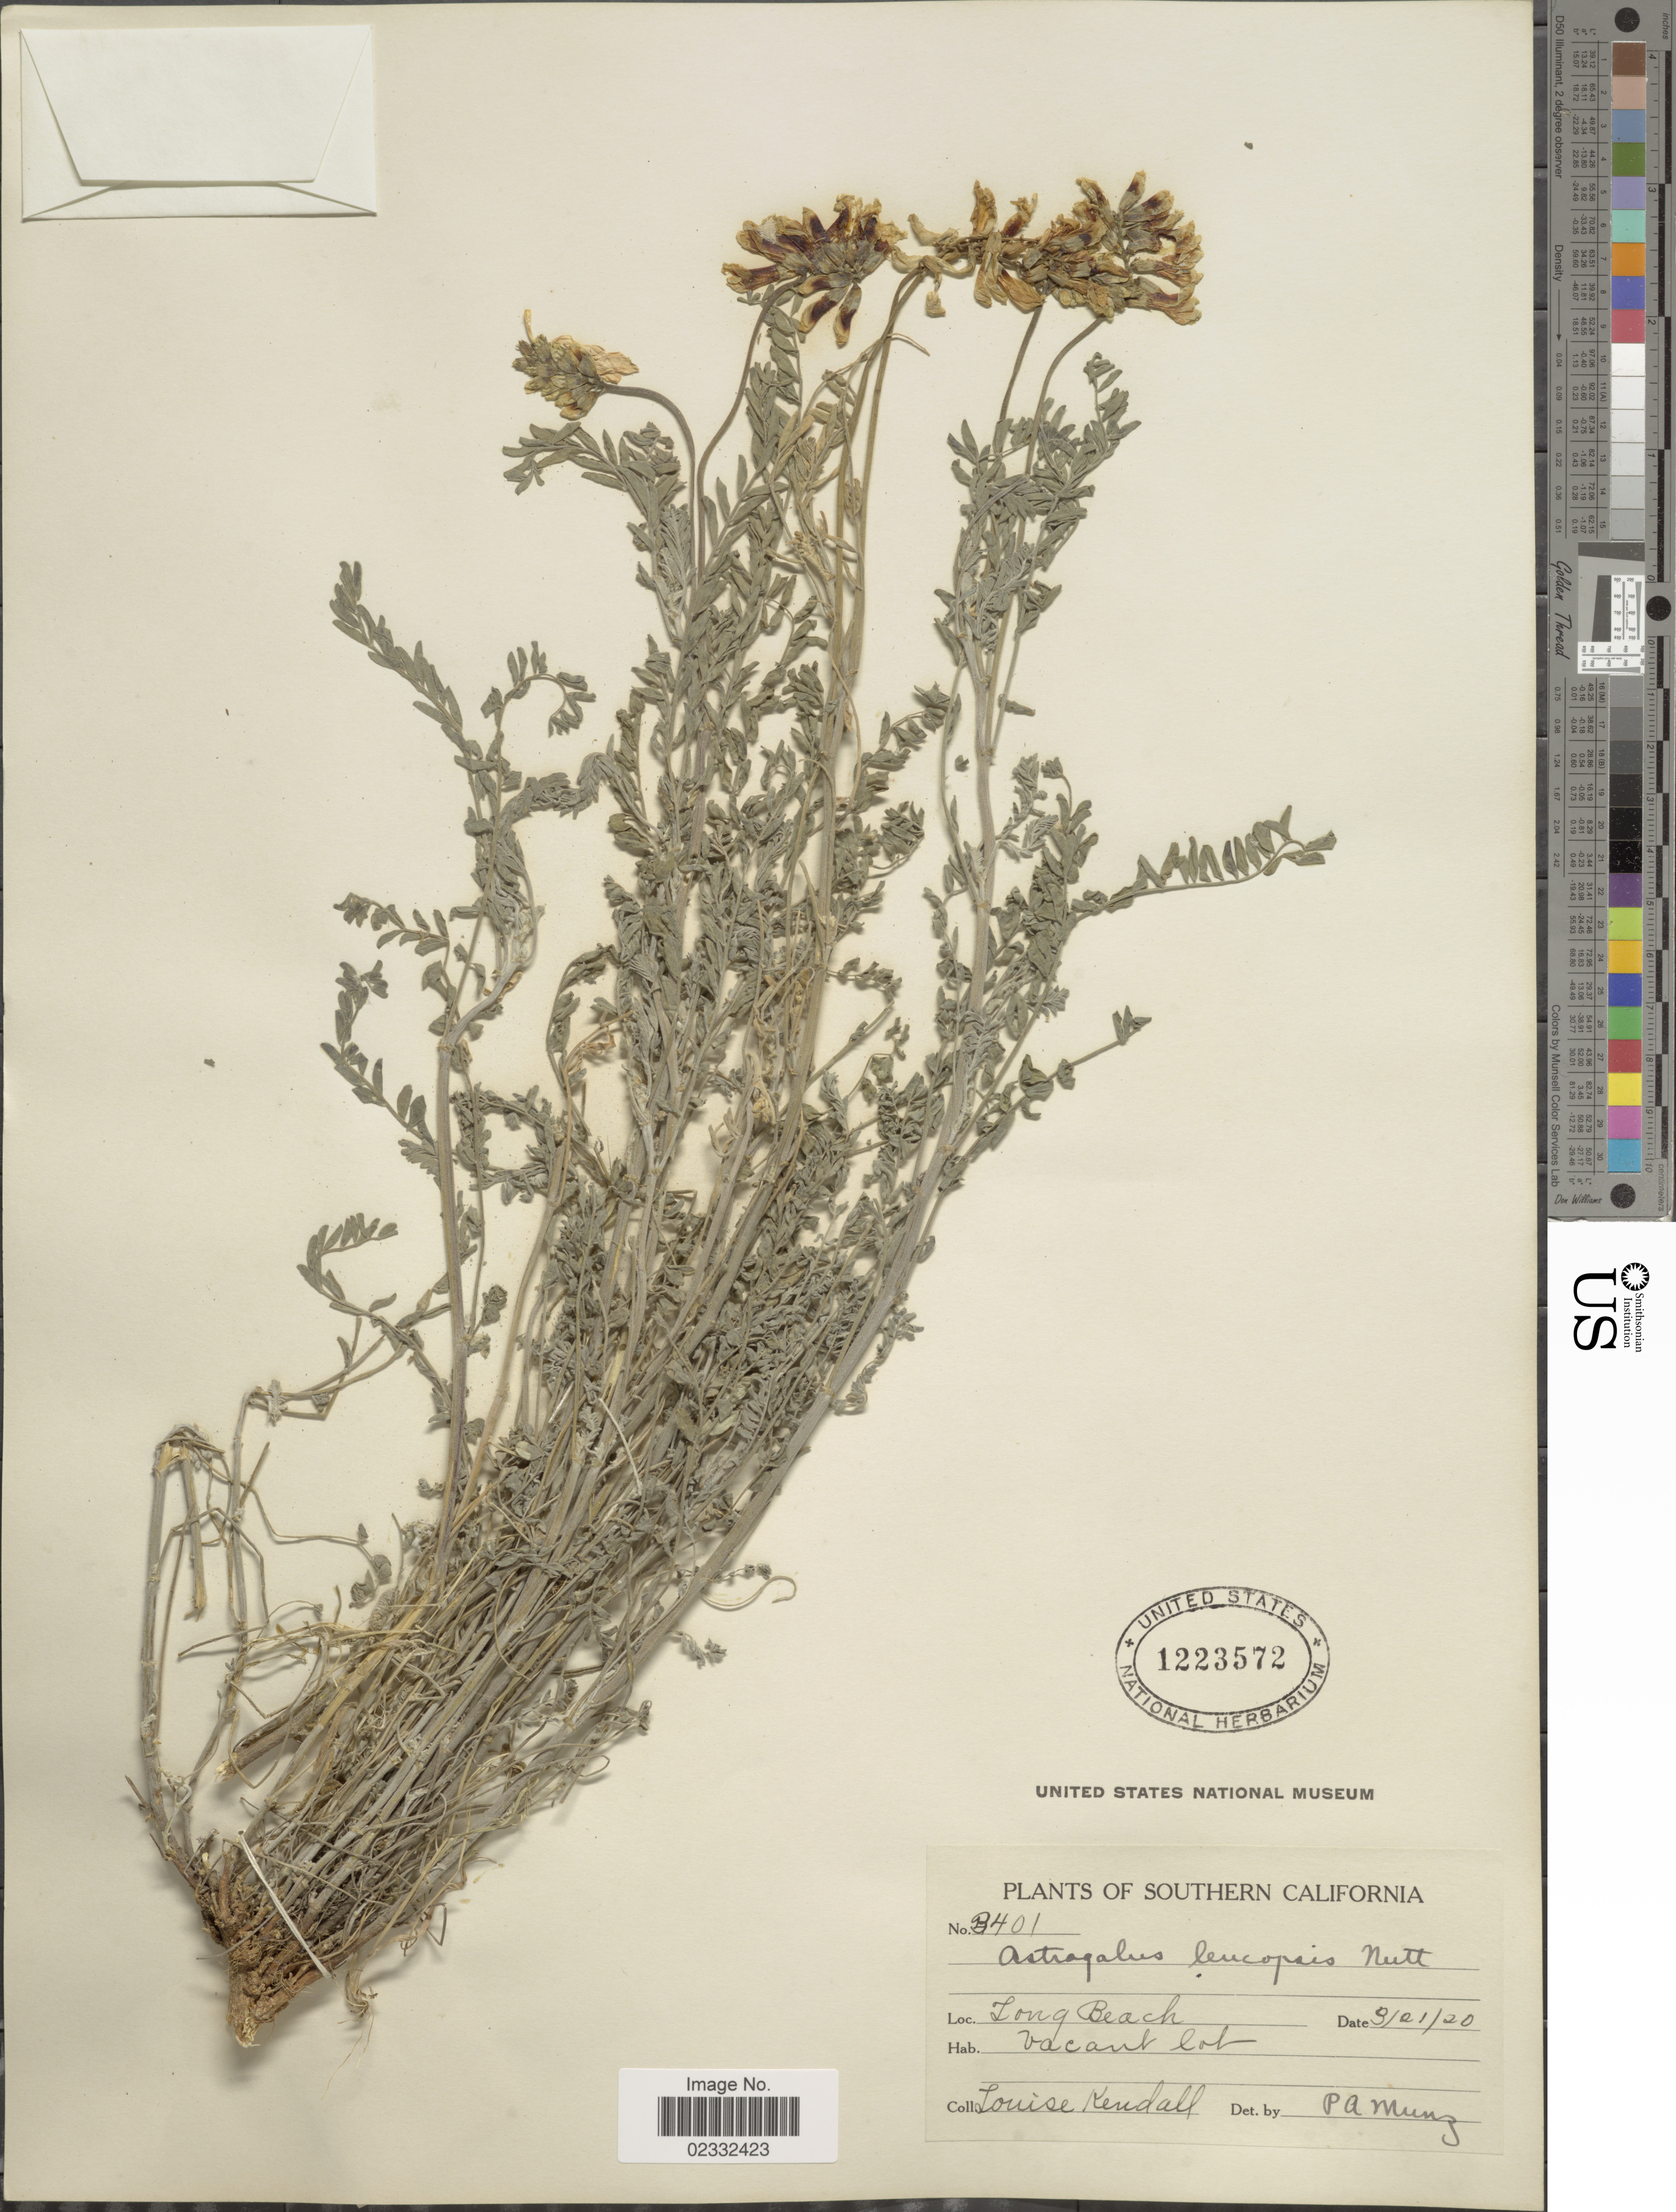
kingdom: Plantae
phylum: Tracheophyta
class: Magnoliopsida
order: Fabales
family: Fabaceae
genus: Astragalus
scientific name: Astragalus leucopsis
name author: (Torr.) Torr.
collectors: L. Kendall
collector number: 3401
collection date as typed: Transcribed d/m/y: 21/3/20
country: United States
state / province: California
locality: Southern California, Long Beach.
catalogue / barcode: US 1223572